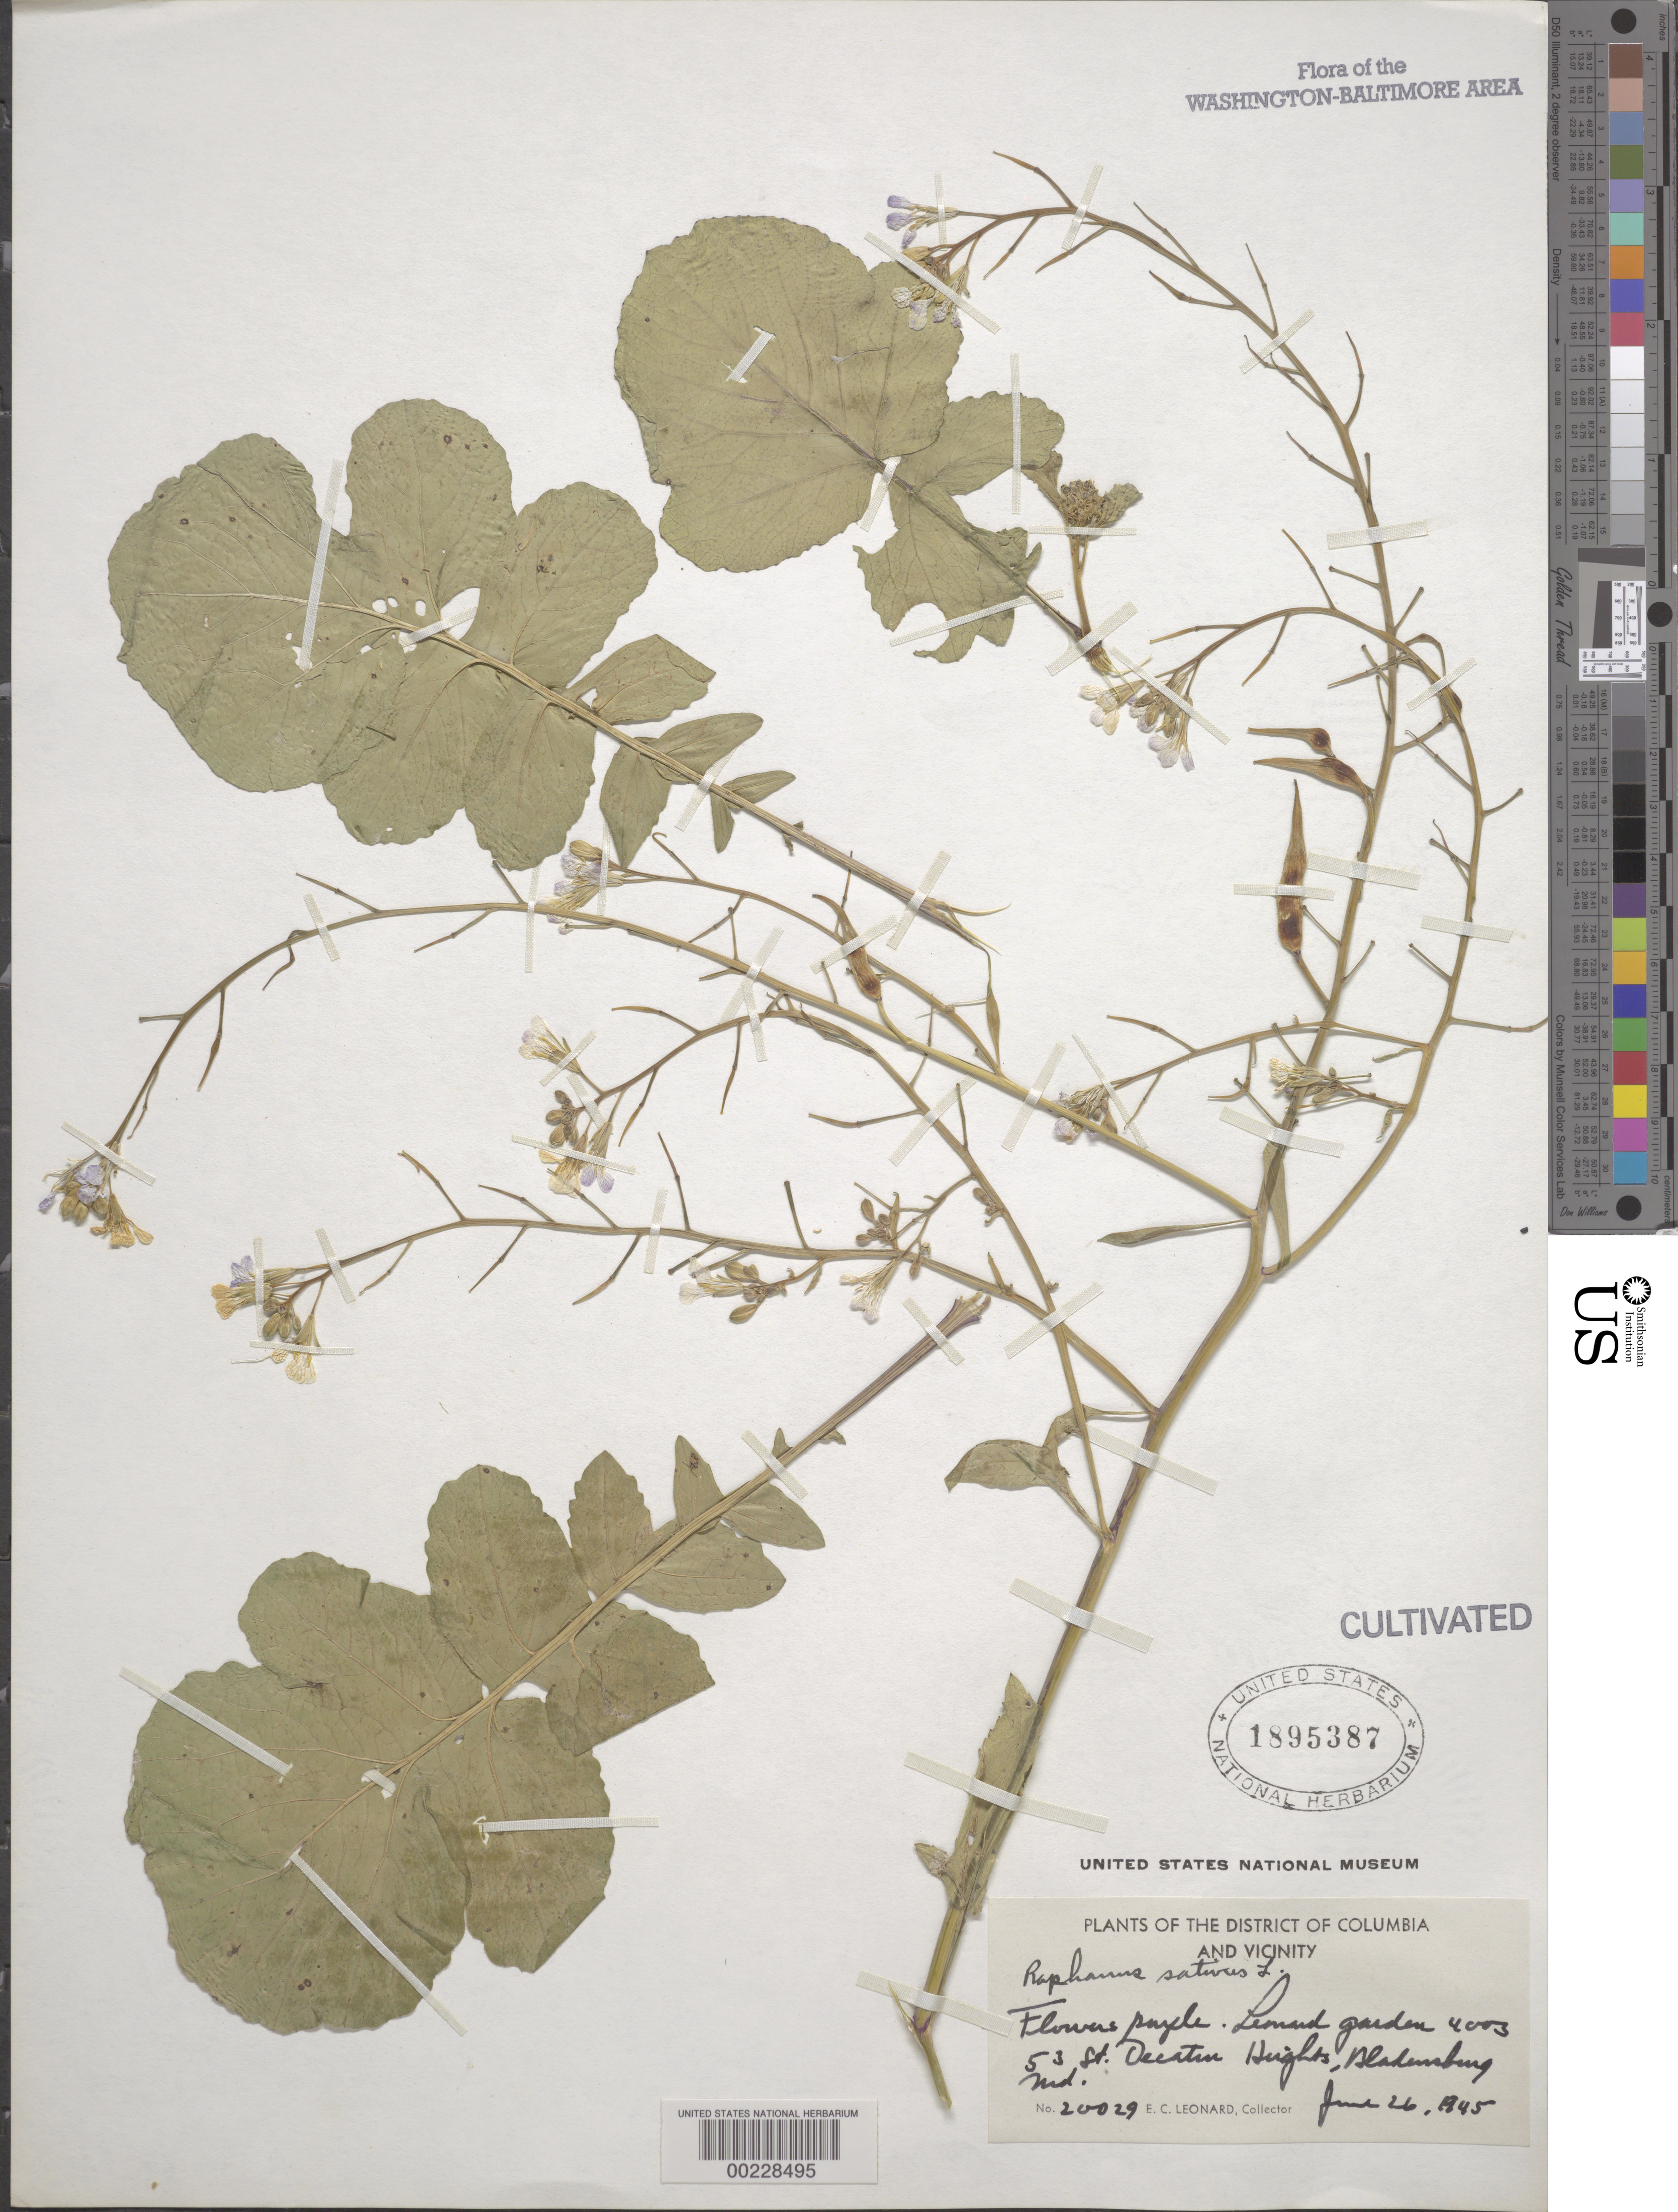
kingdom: Plantae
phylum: Tracheophyta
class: Magnoliopsida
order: Brassicales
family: Brassicaceae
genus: Raphanus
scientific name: Raphanus sativus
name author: L.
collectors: E. C. Leonard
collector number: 20029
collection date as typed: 26 Jun 1945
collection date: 1945-06-26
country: United States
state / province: Maryland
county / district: Prince George's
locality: Bladensburg, Decatur Heights, 4003 53 St, Leonard garden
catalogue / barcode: US 1895387